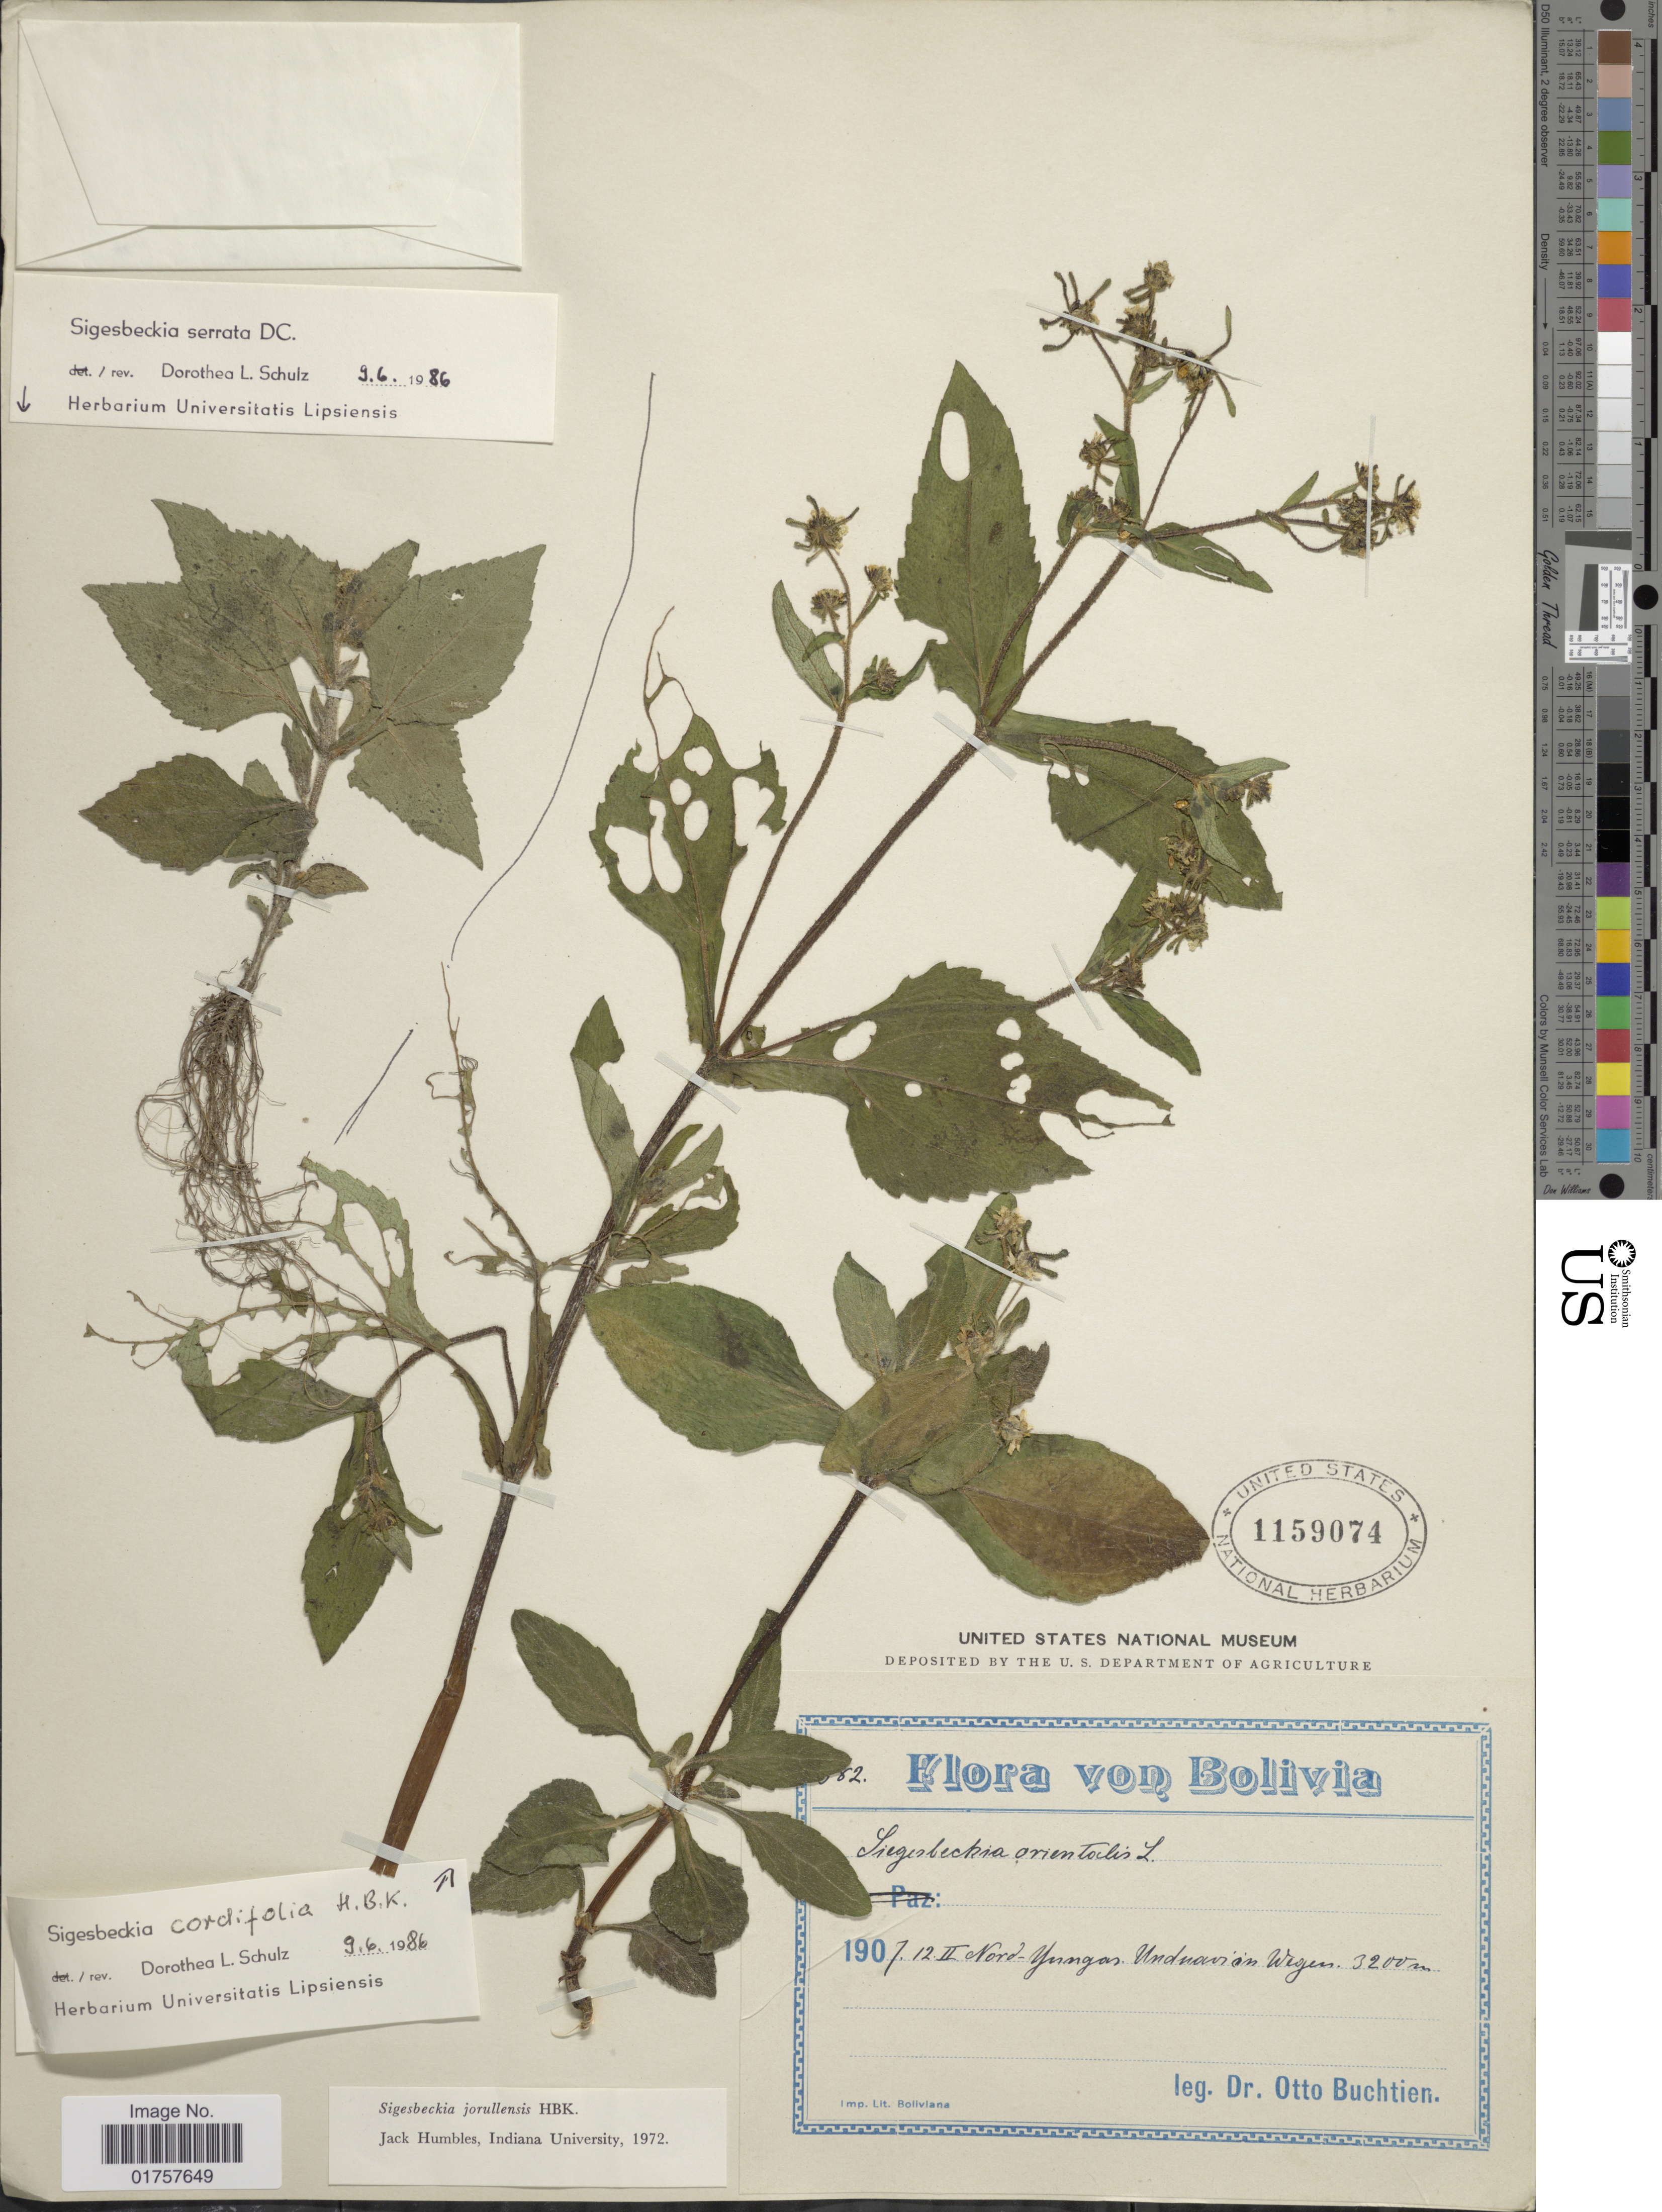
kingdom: Plantae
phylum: Tracheophyta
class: Magnoliopsida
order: Asterales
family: Asteraceae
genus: Sigesbeckia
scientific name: Sigesbeckia cordifolia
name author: Kunth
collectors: O. Buchtien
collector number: !82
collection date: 1907-02-12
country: Bolivia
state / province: La Paz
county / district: Nor Yungas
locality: Unduavi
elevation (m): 3200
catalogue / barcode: US 1159074